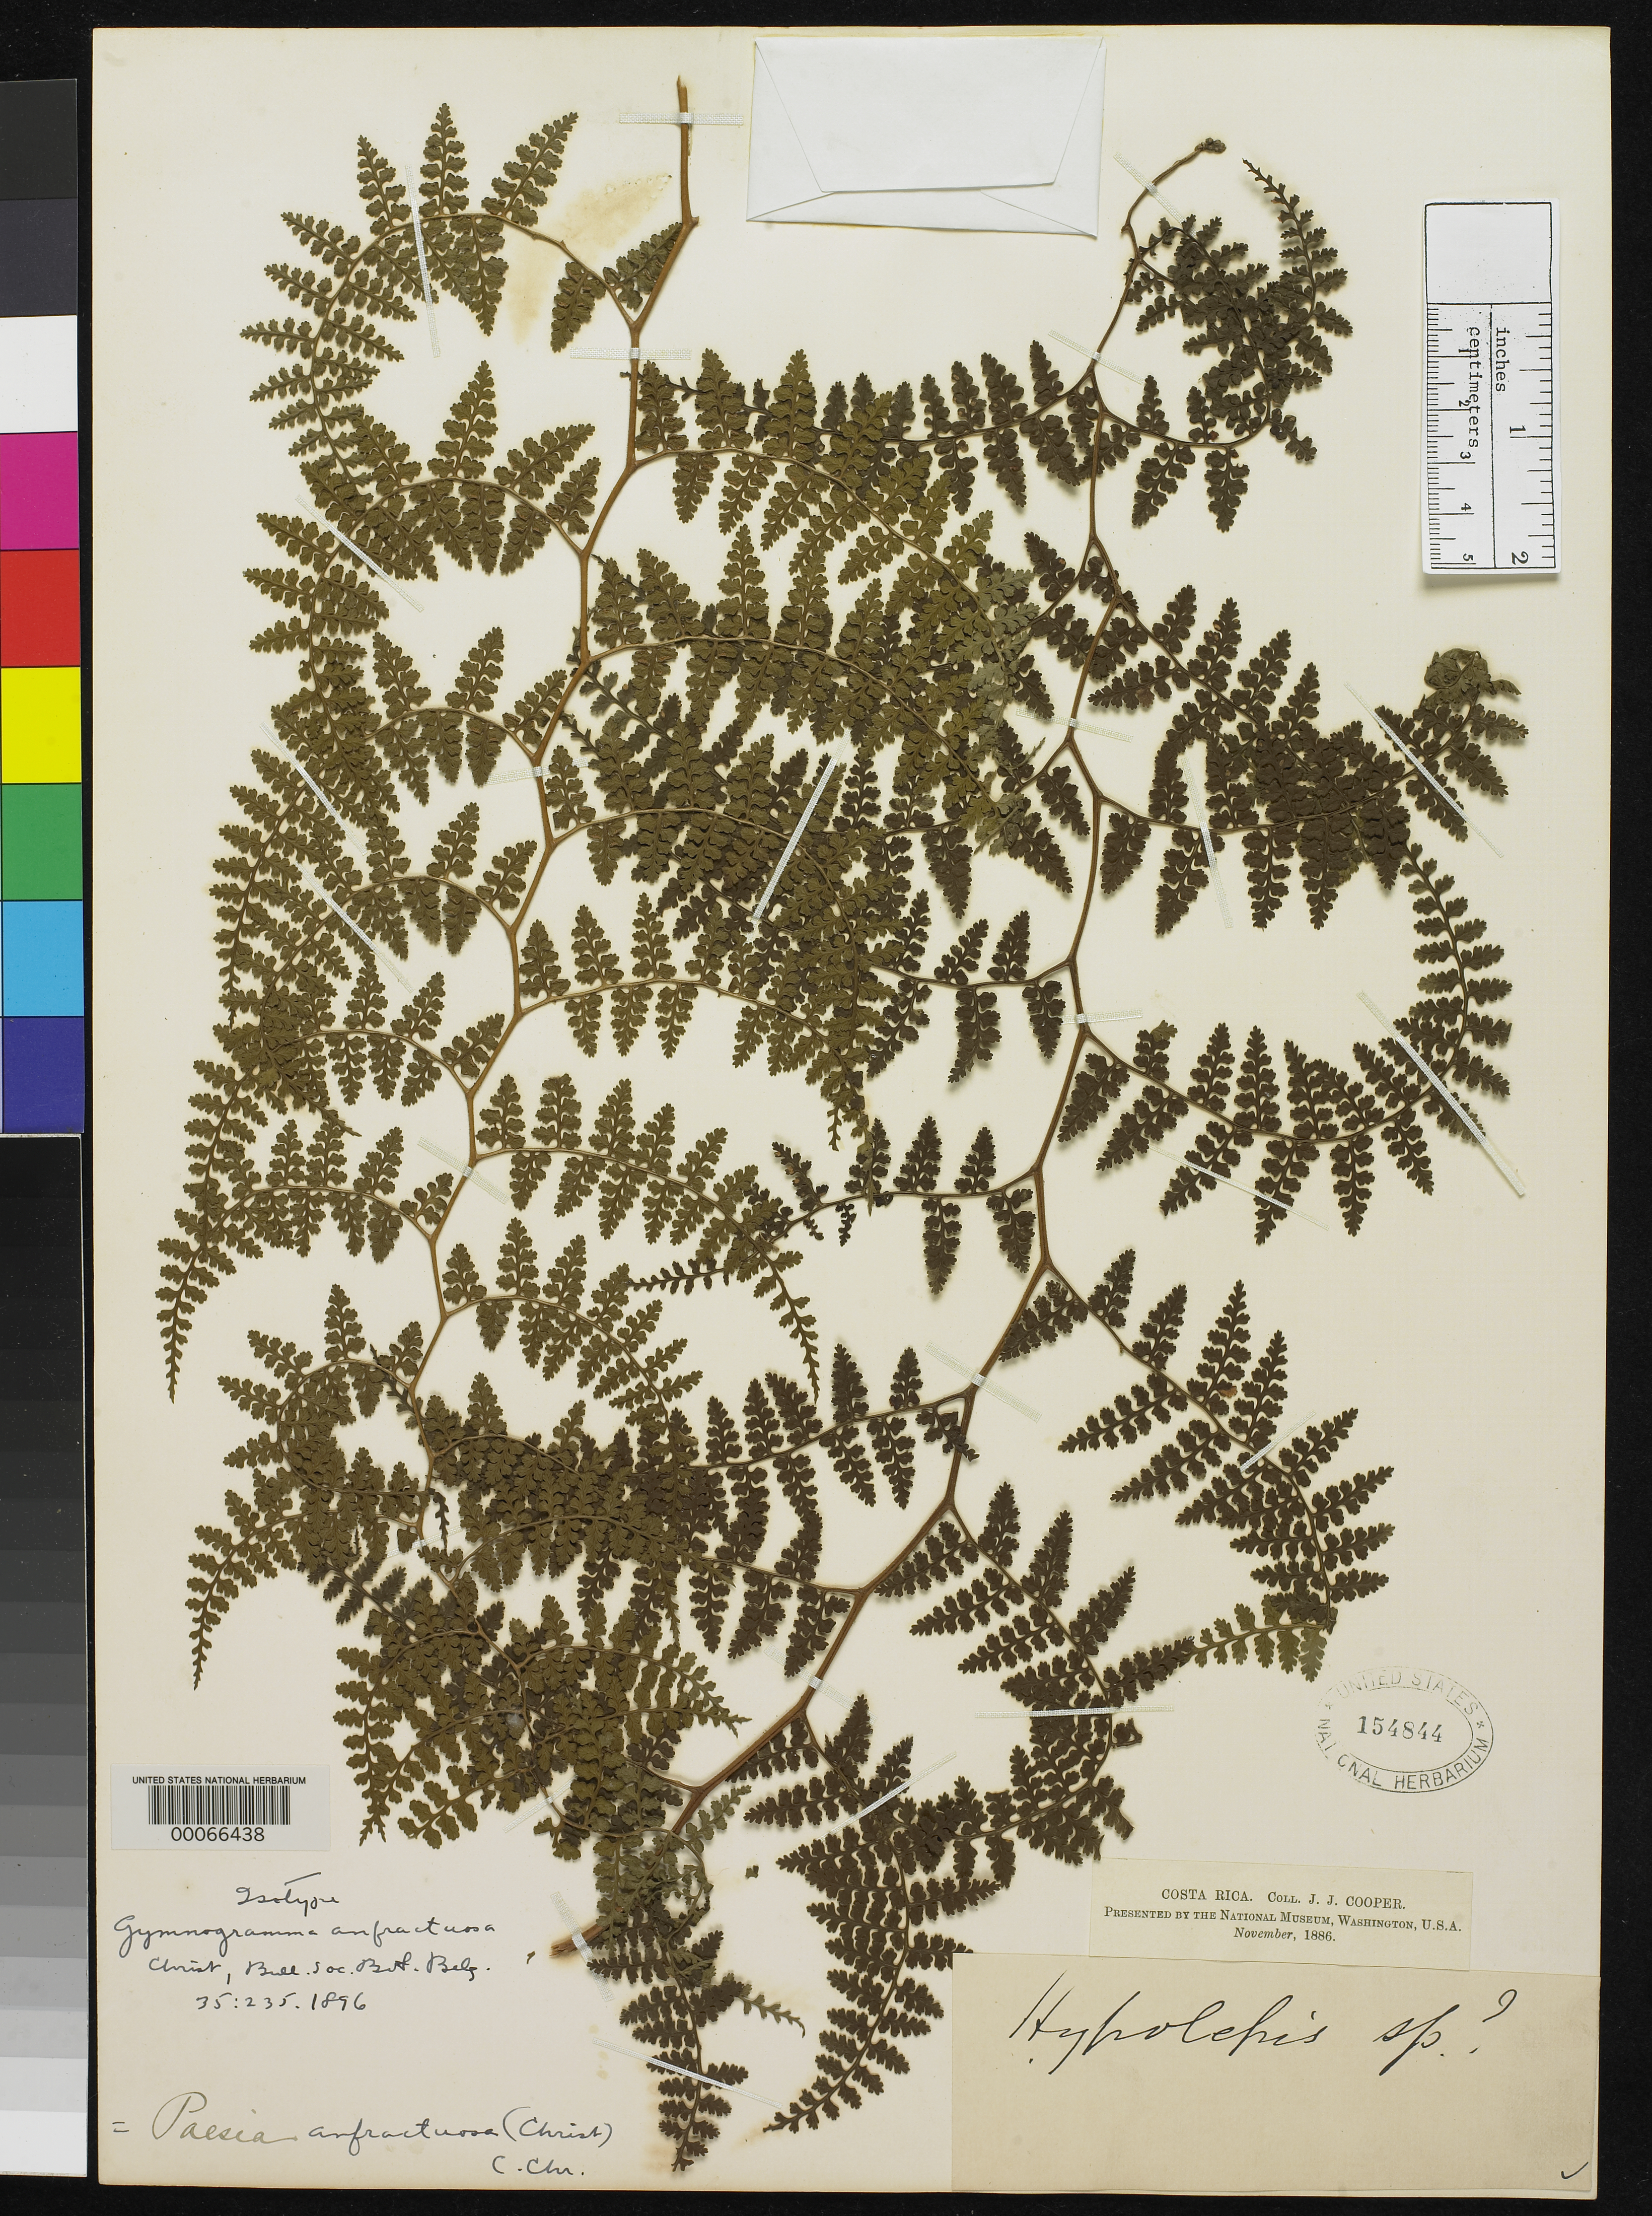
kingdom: Plantae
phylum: Tracheophyta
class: Polypodiopsida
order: Polypodiales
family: Pteridaceae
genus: Gymnogramma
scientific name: Gymnogramma anfractuosa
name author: Christ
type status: Type Collection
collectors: J. J. Cooper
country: Costa Rica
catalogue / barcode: US 154844